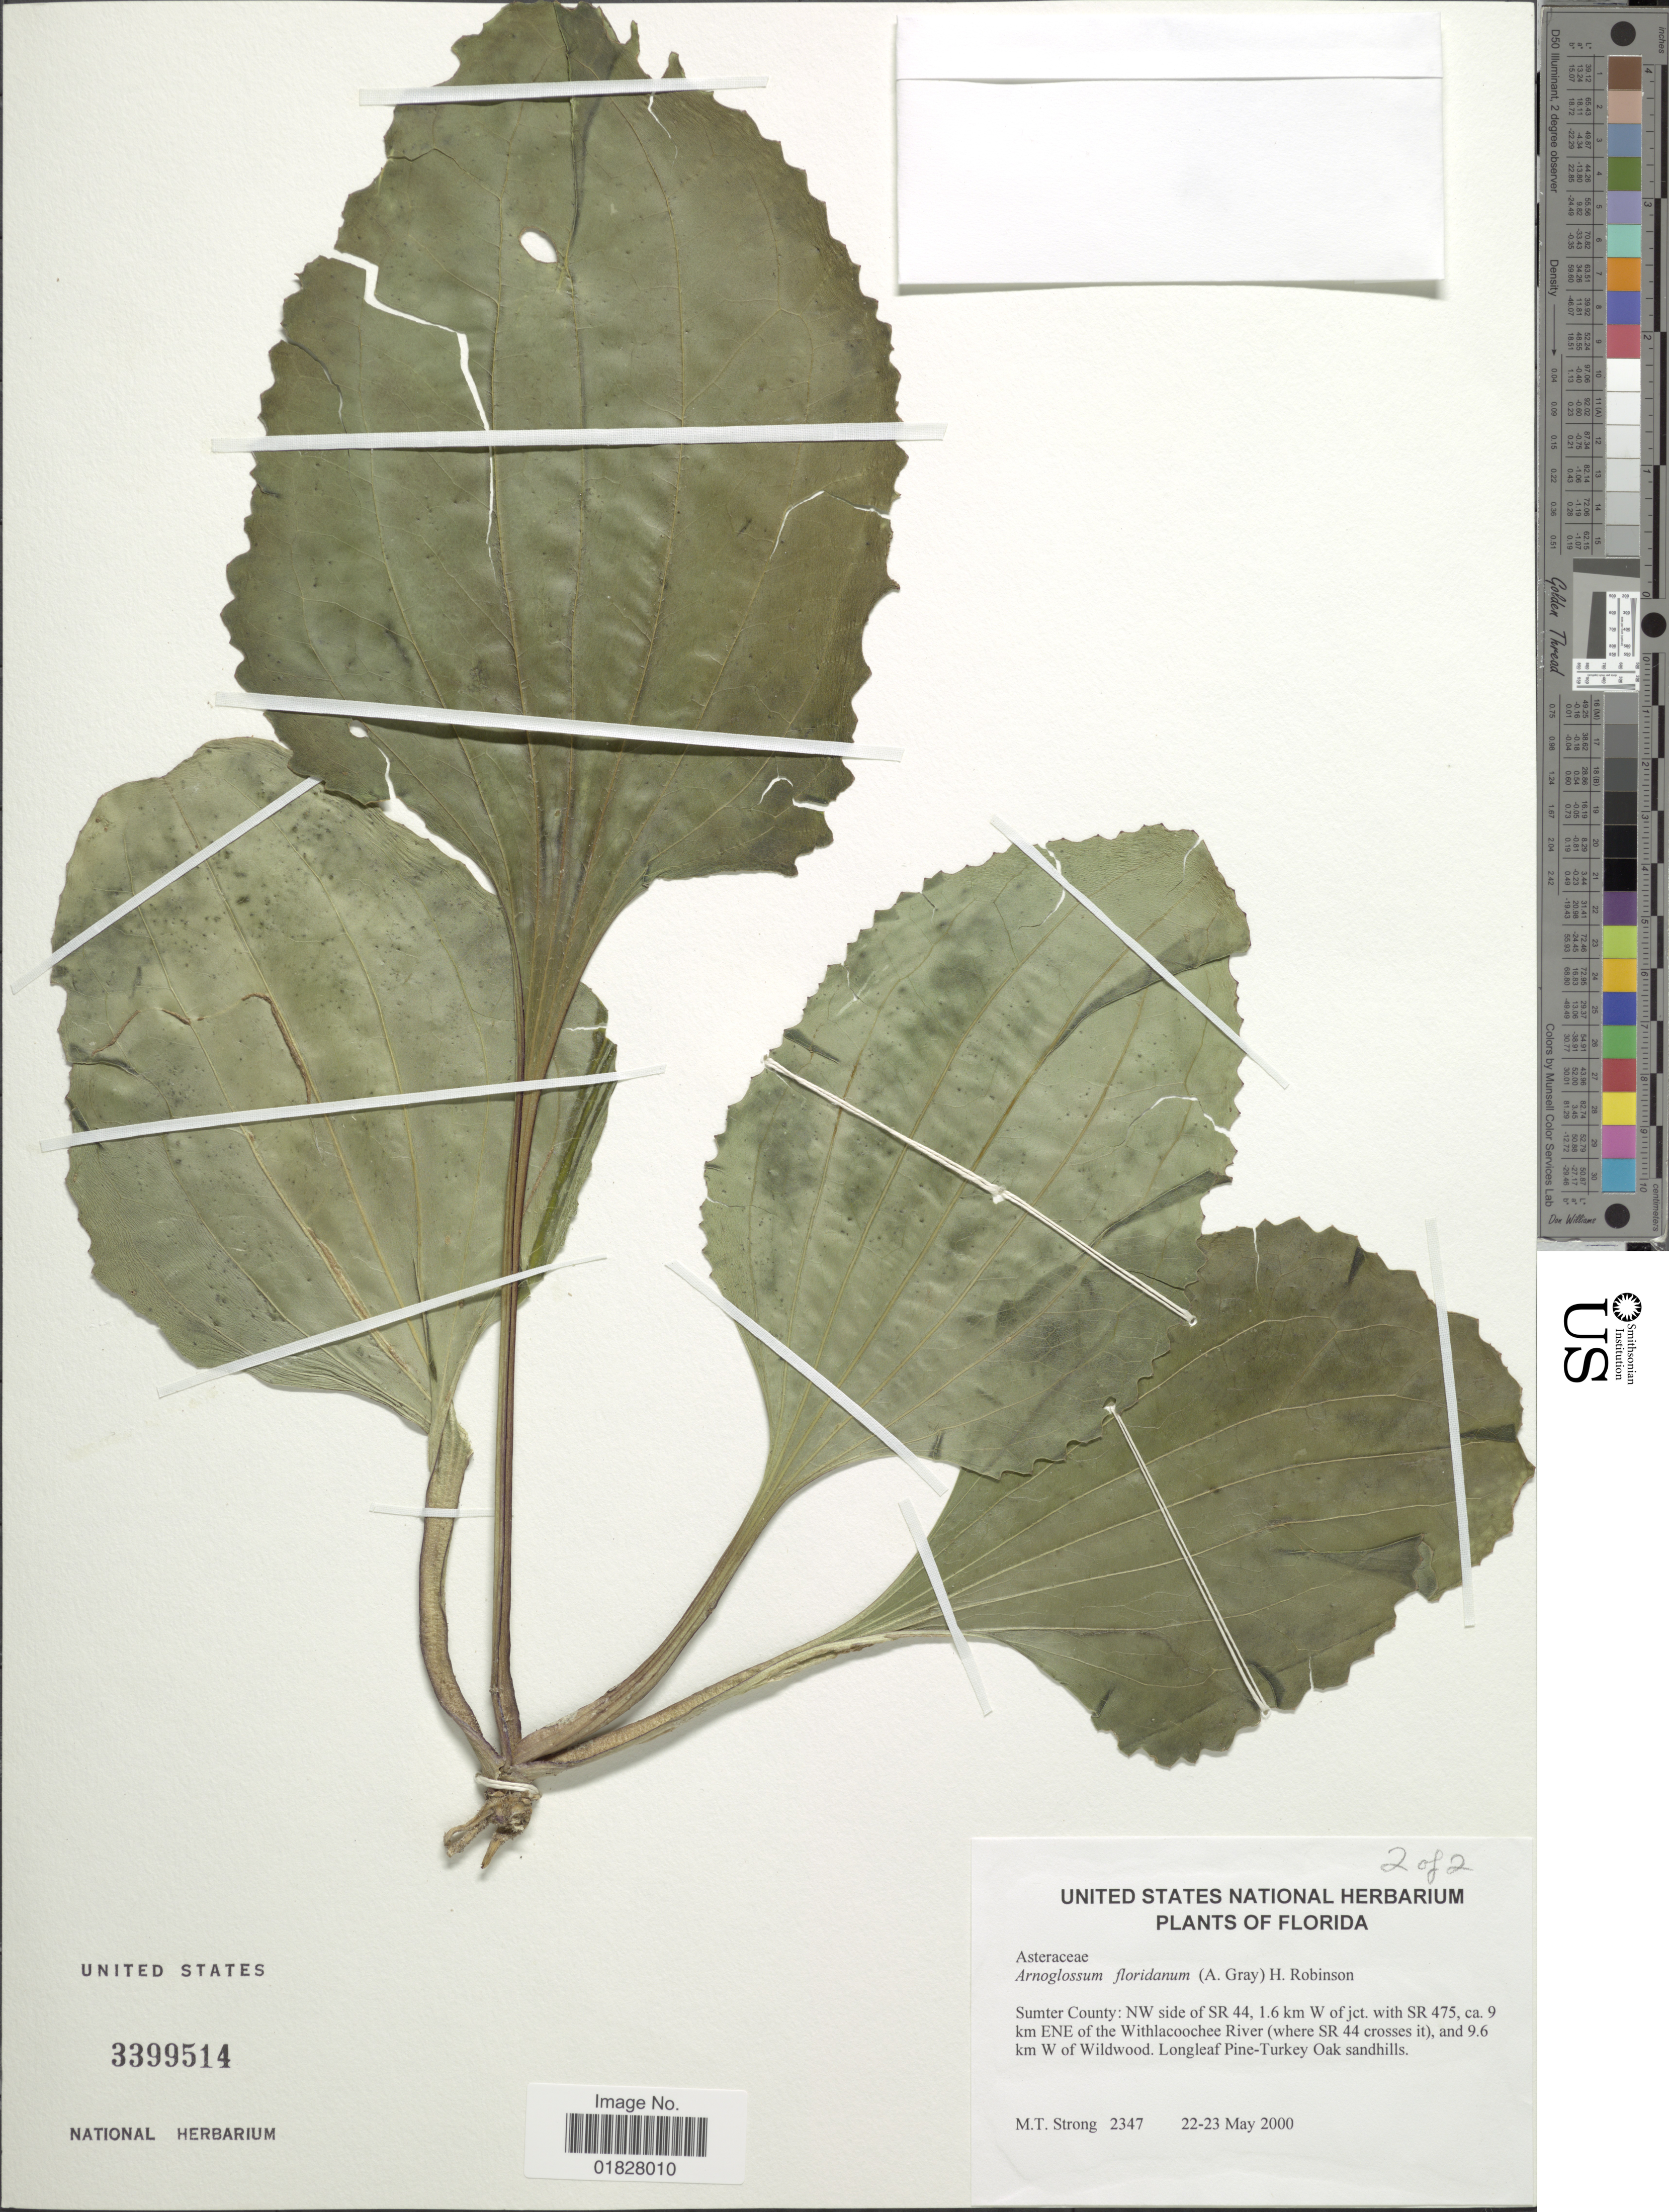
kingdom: Plantae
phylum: Tracheophyta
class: Magnoliopsida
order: Asterales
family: Asteraceae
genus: Arnoglossum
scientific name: Arnoglossum floridanum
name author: (A. Gray) H. Rob.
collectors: M. T. Strong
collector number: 2347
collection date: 2000-05-22/2000-05-23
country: United States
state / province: Florida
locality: Sumter County: NW side of SR 44, 1.6 km W of jct. with SR 475, ca. 9 km ENE of the Withlacoochee River (where SR 44 crosses it), and 9.6 km W of Wildwood. Longleaf Pine- Turkey Oak sandhills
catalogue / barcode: US 3399514